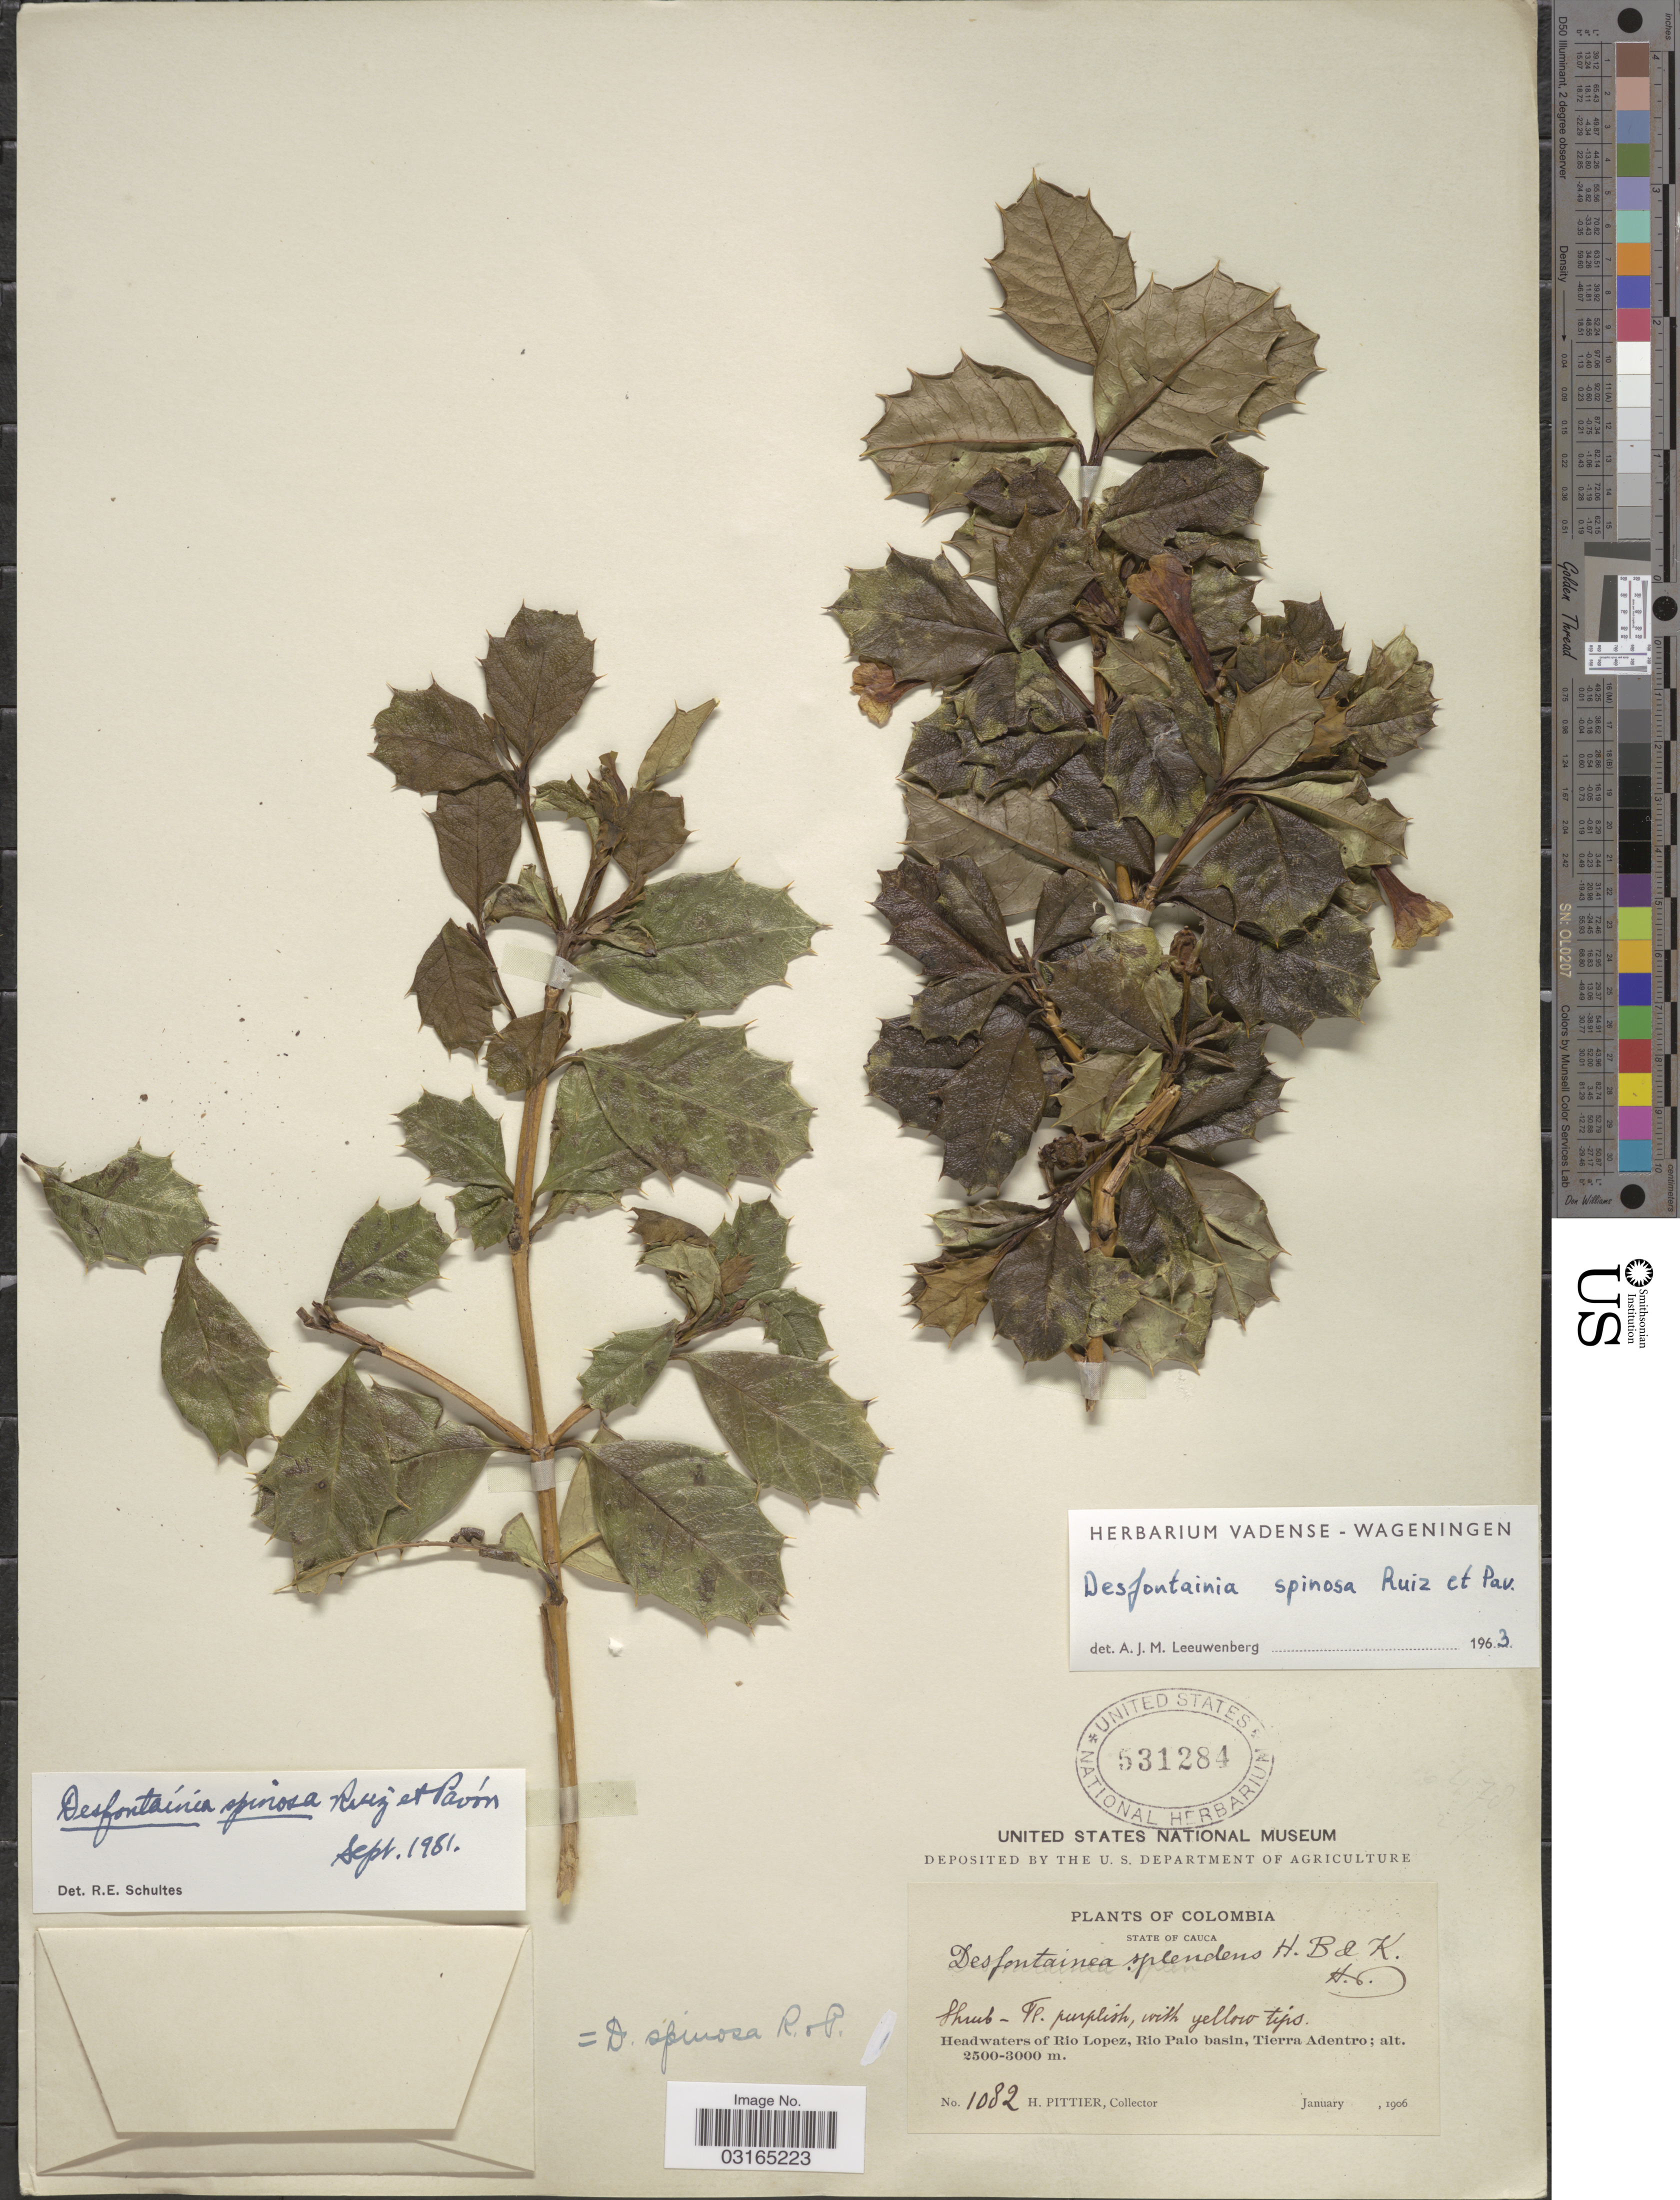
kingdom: Plantae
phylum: Tracheophyta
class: Magnoliopsida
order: Bruniales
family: Columelliaceae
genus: Desfontainia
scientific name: Desfontainia spinosa var. spinosa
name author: Ruiz & Pav.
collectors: H. F. Pittier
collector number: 1082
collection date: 1906-01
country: Colombia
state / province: Cauca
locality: Headwaters of Rio Lopez, Rio Palo basin, Tierra Adentro.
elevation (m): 2500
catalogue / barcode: US 531284